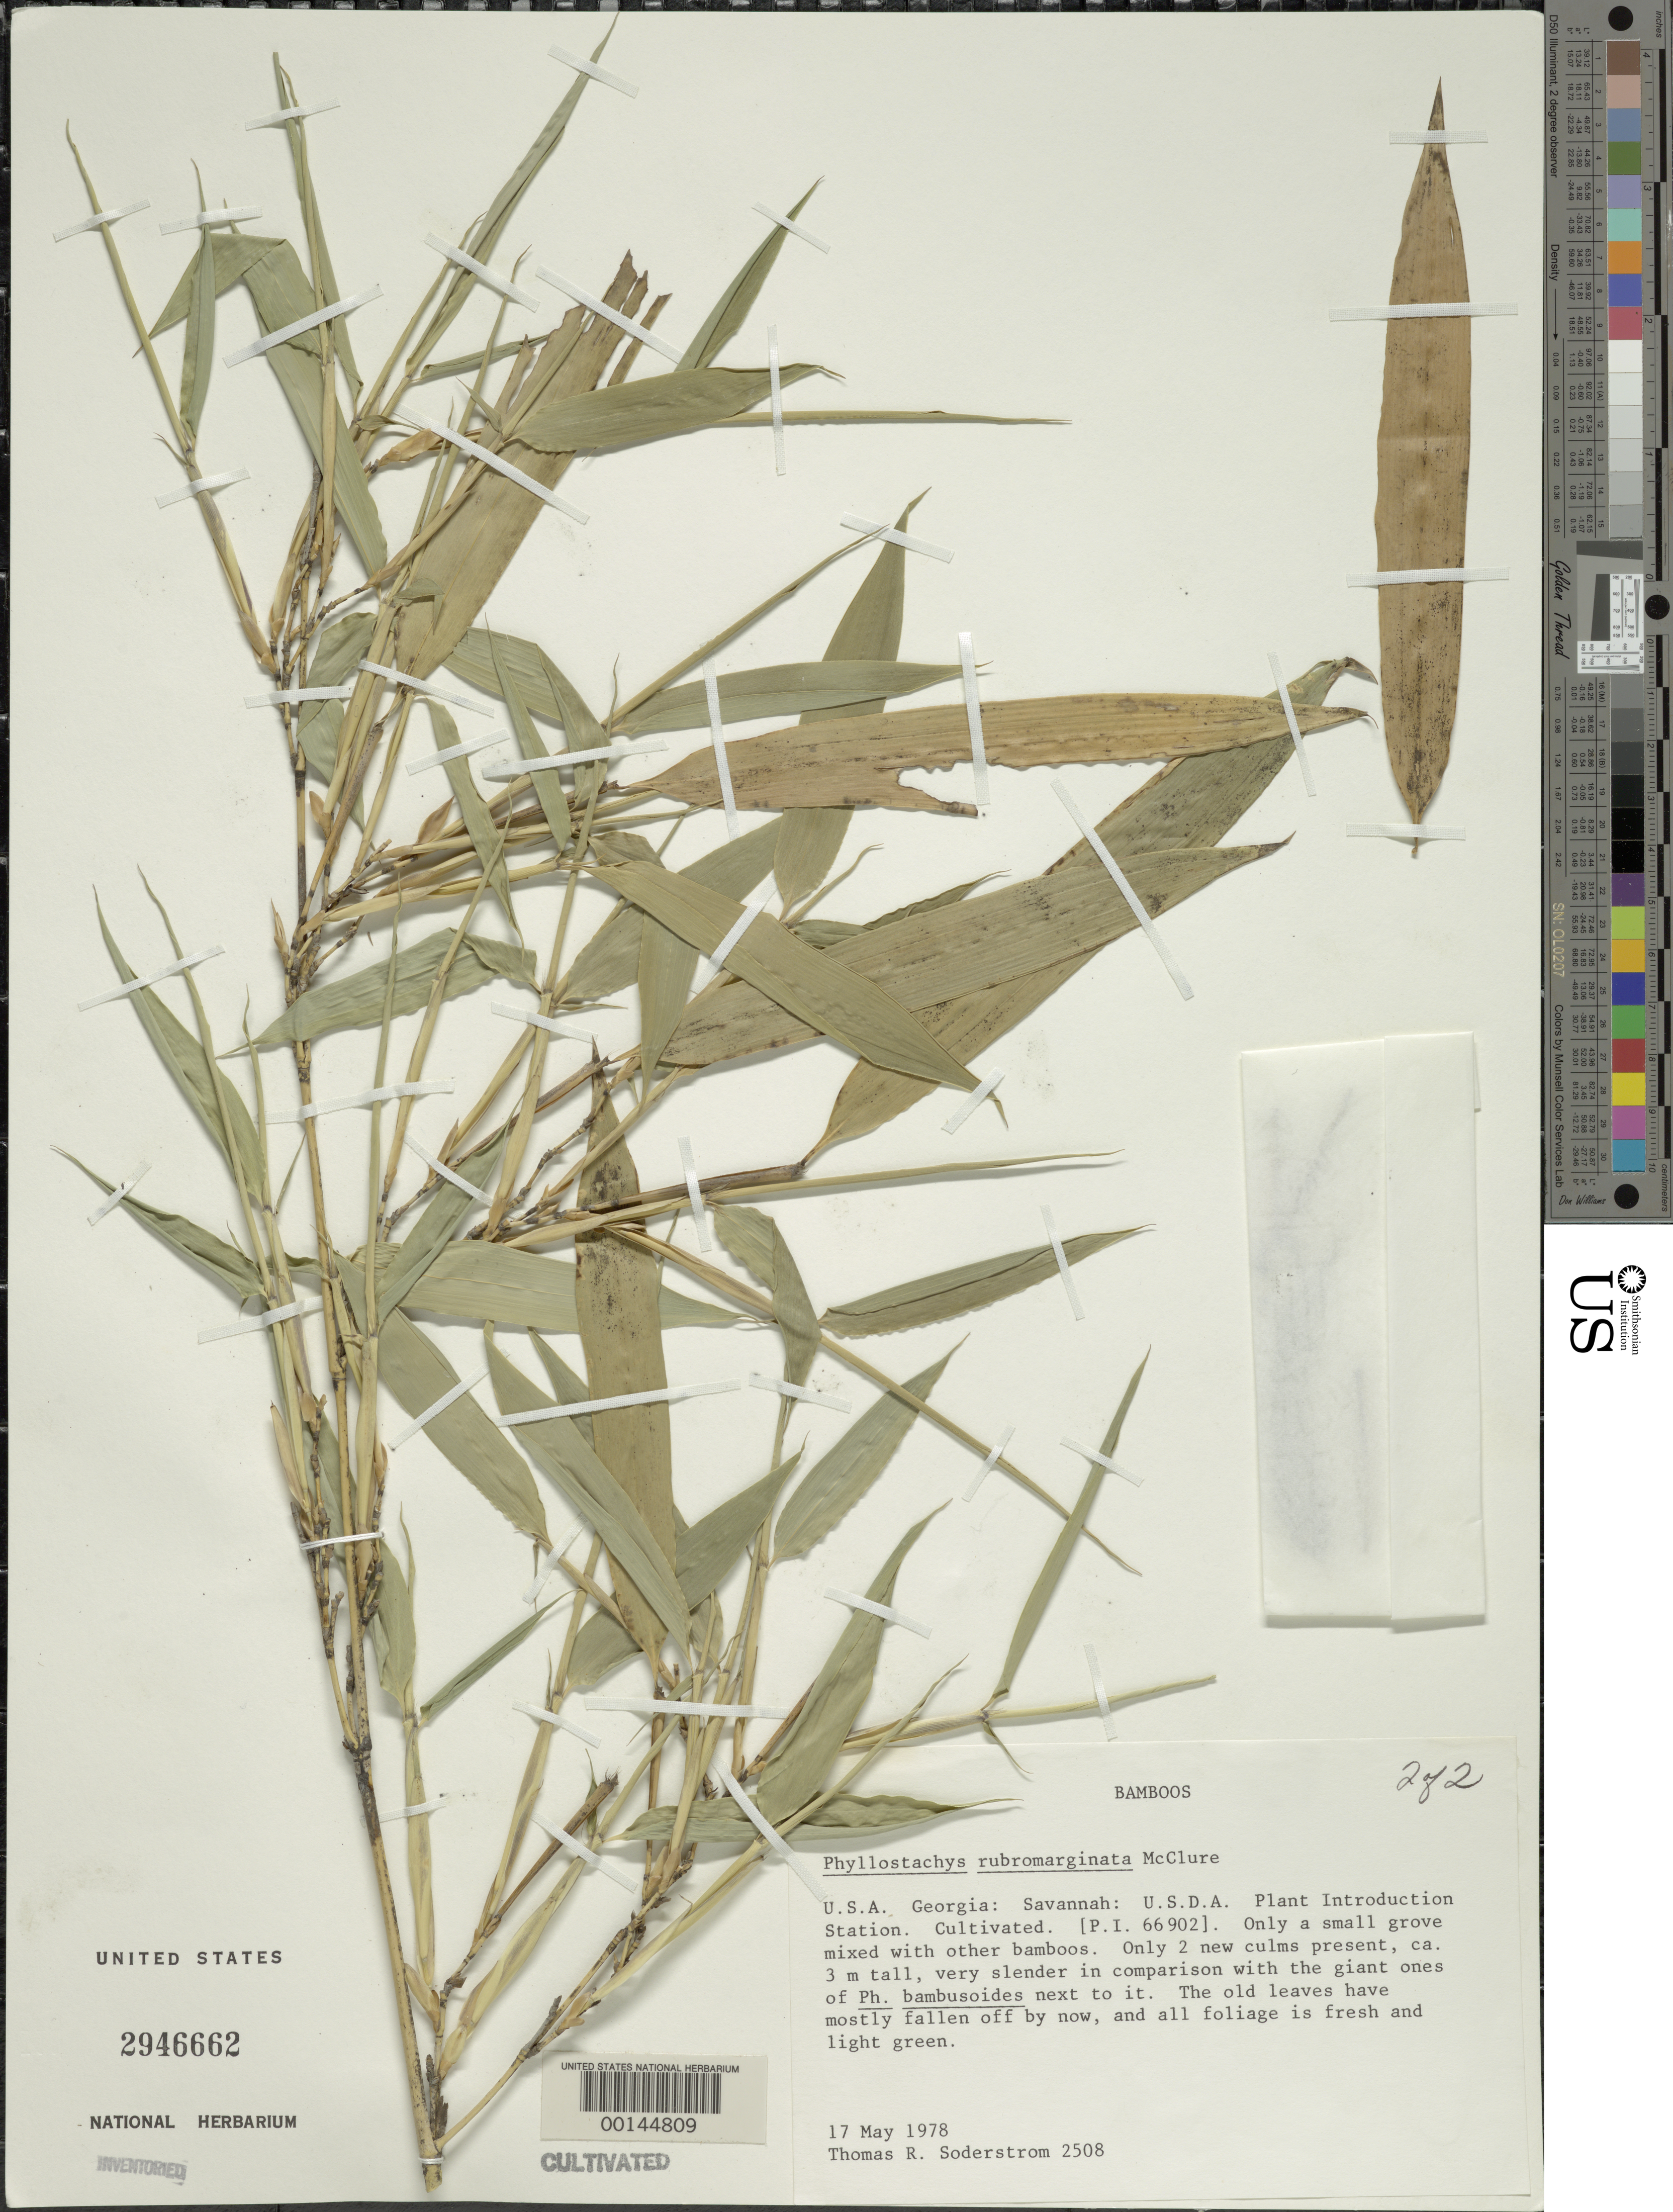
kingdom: Plantae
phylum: Tracheophyta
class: Liliopsida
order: Poales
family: Poaceae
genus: Phyllostachys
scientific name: Phyllostachys rubromarginata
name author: McClure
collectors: T. R. Soderstrom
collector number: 2508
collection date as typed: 17 May 1978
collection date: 1978-05-17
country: United States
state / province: Georgia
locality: Savannah, barbour lathrop p.i. garden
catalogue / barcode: US 2946662